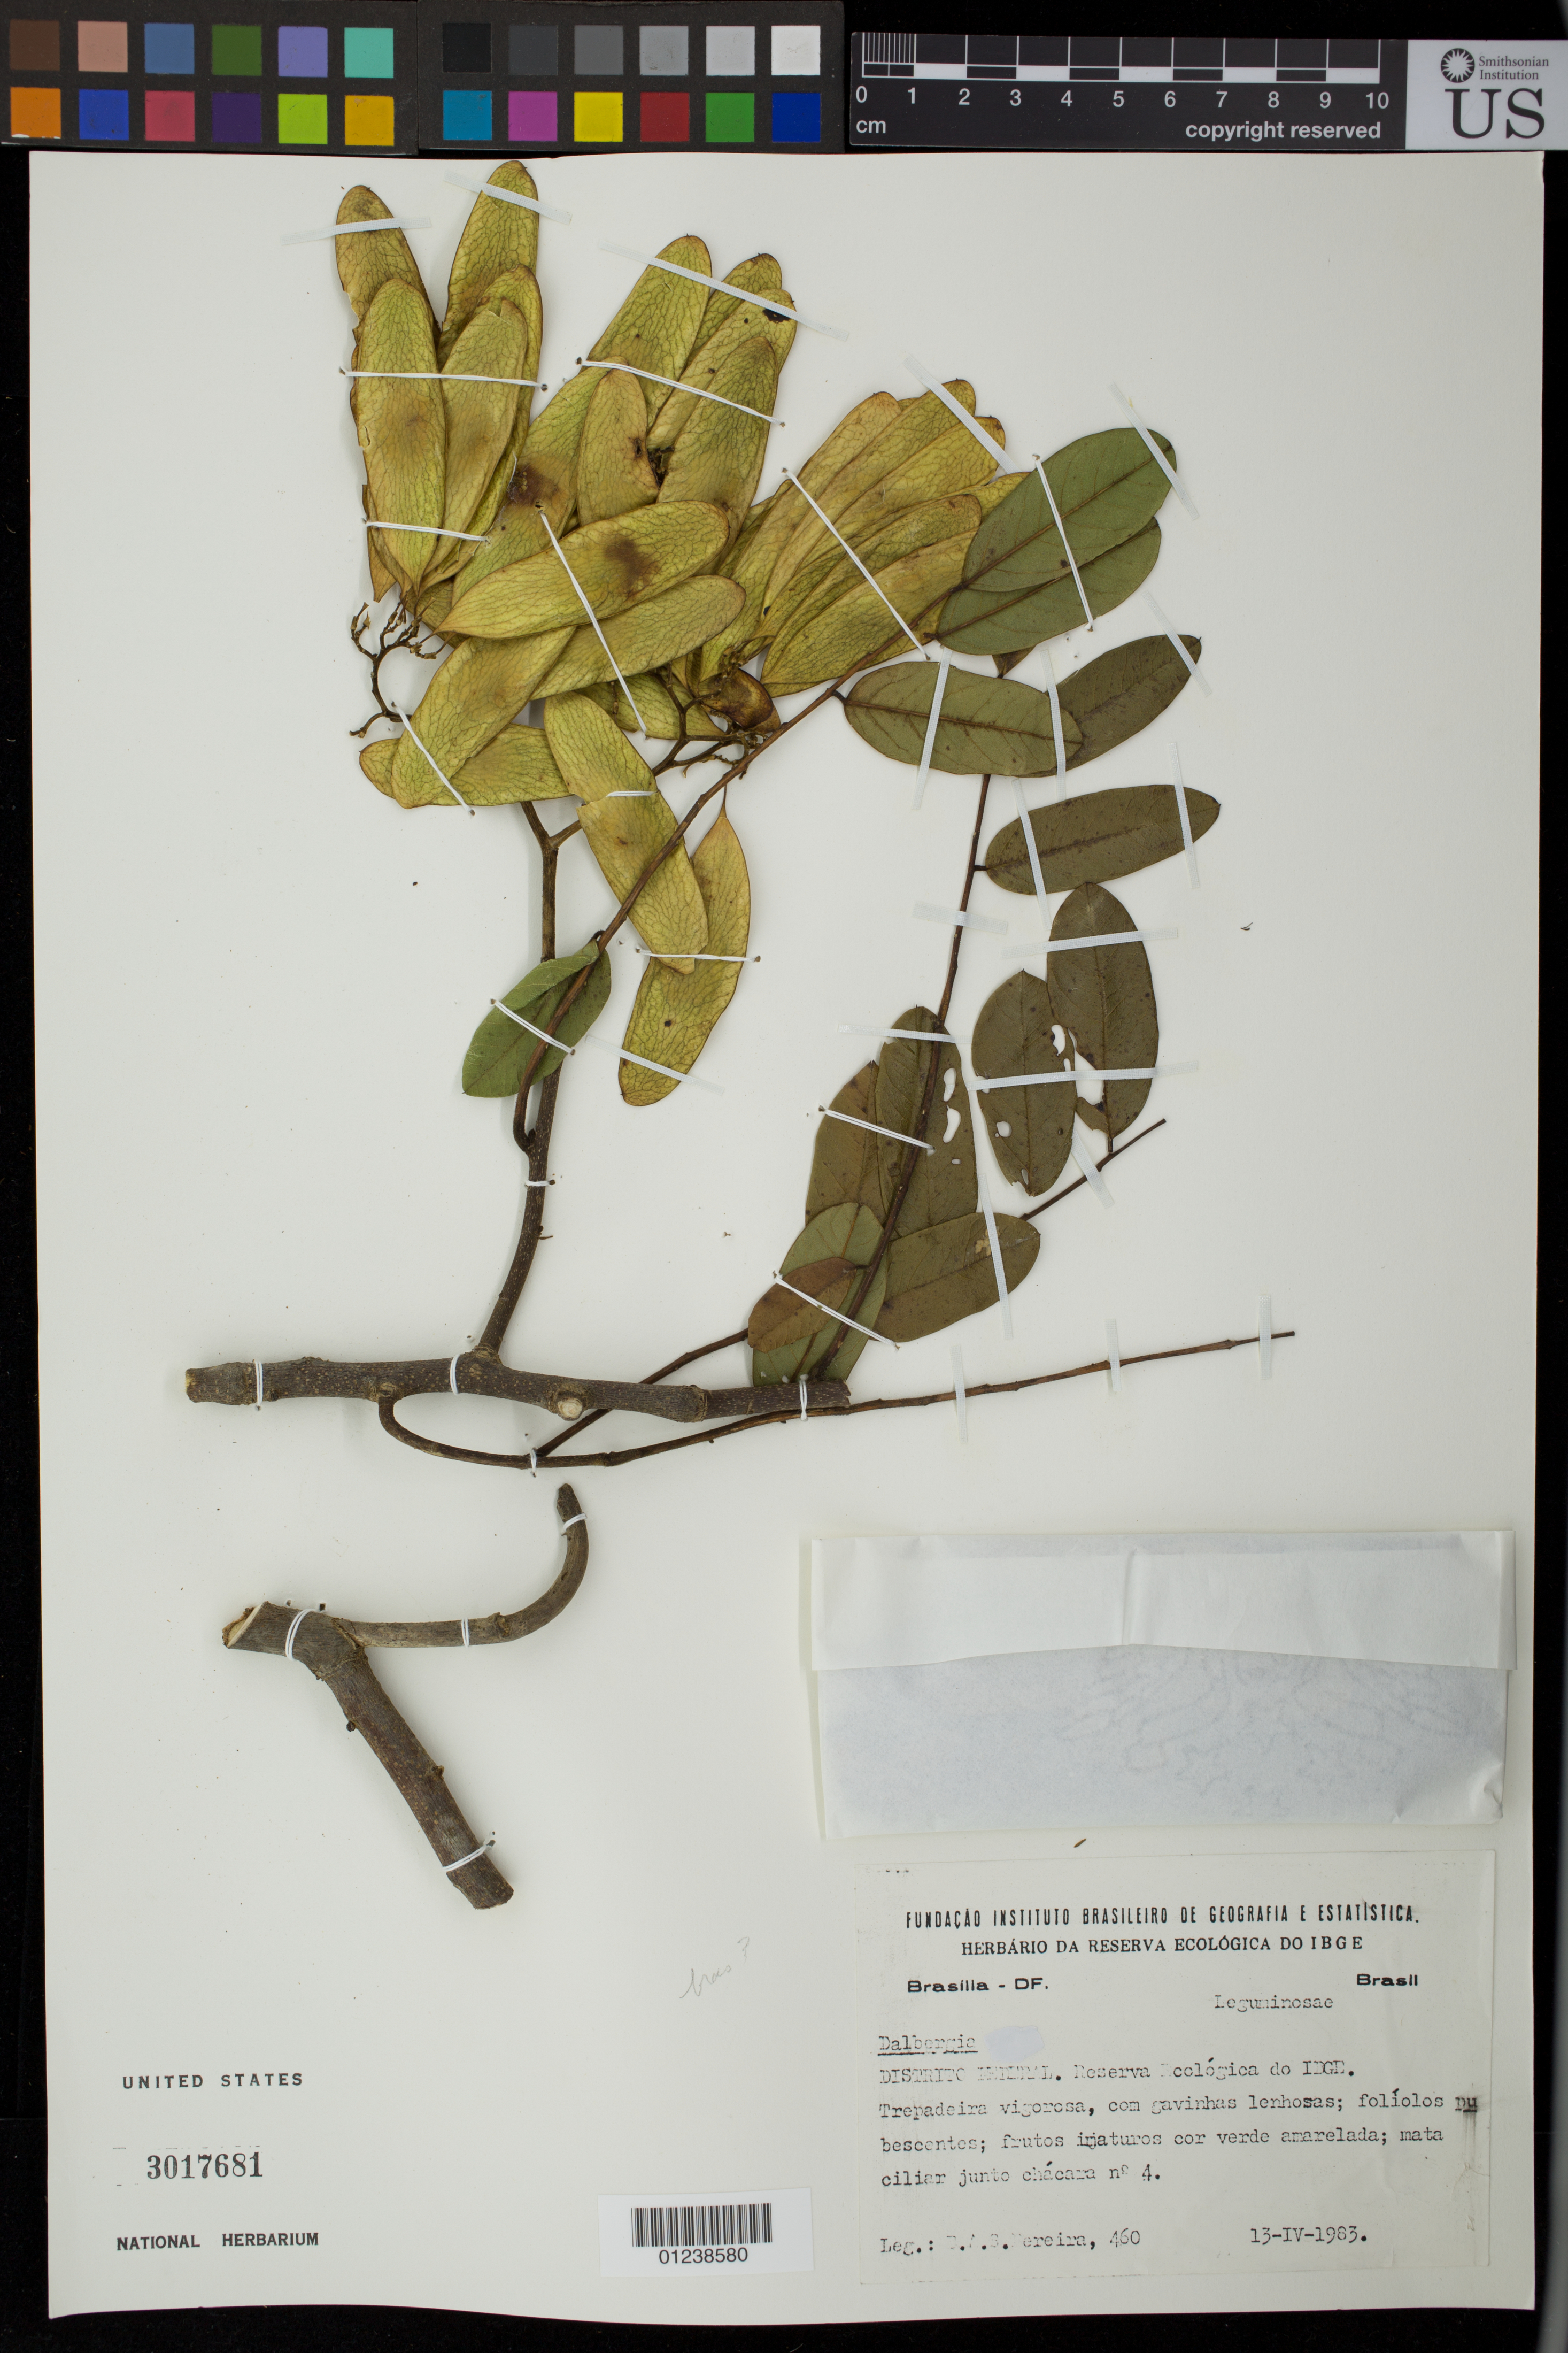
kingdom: Plantae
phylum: Tracheophyta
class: Magnoliopsida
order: Fabales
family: Fabaceae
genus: Dalbergia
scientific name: Dalbergia sp.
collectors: B. A. S. Pereira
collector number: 460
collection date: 1983-04-13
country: Brazil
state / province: Distrito Federal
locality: Reserva Ecologica do IBGE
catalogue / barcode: US 3017681